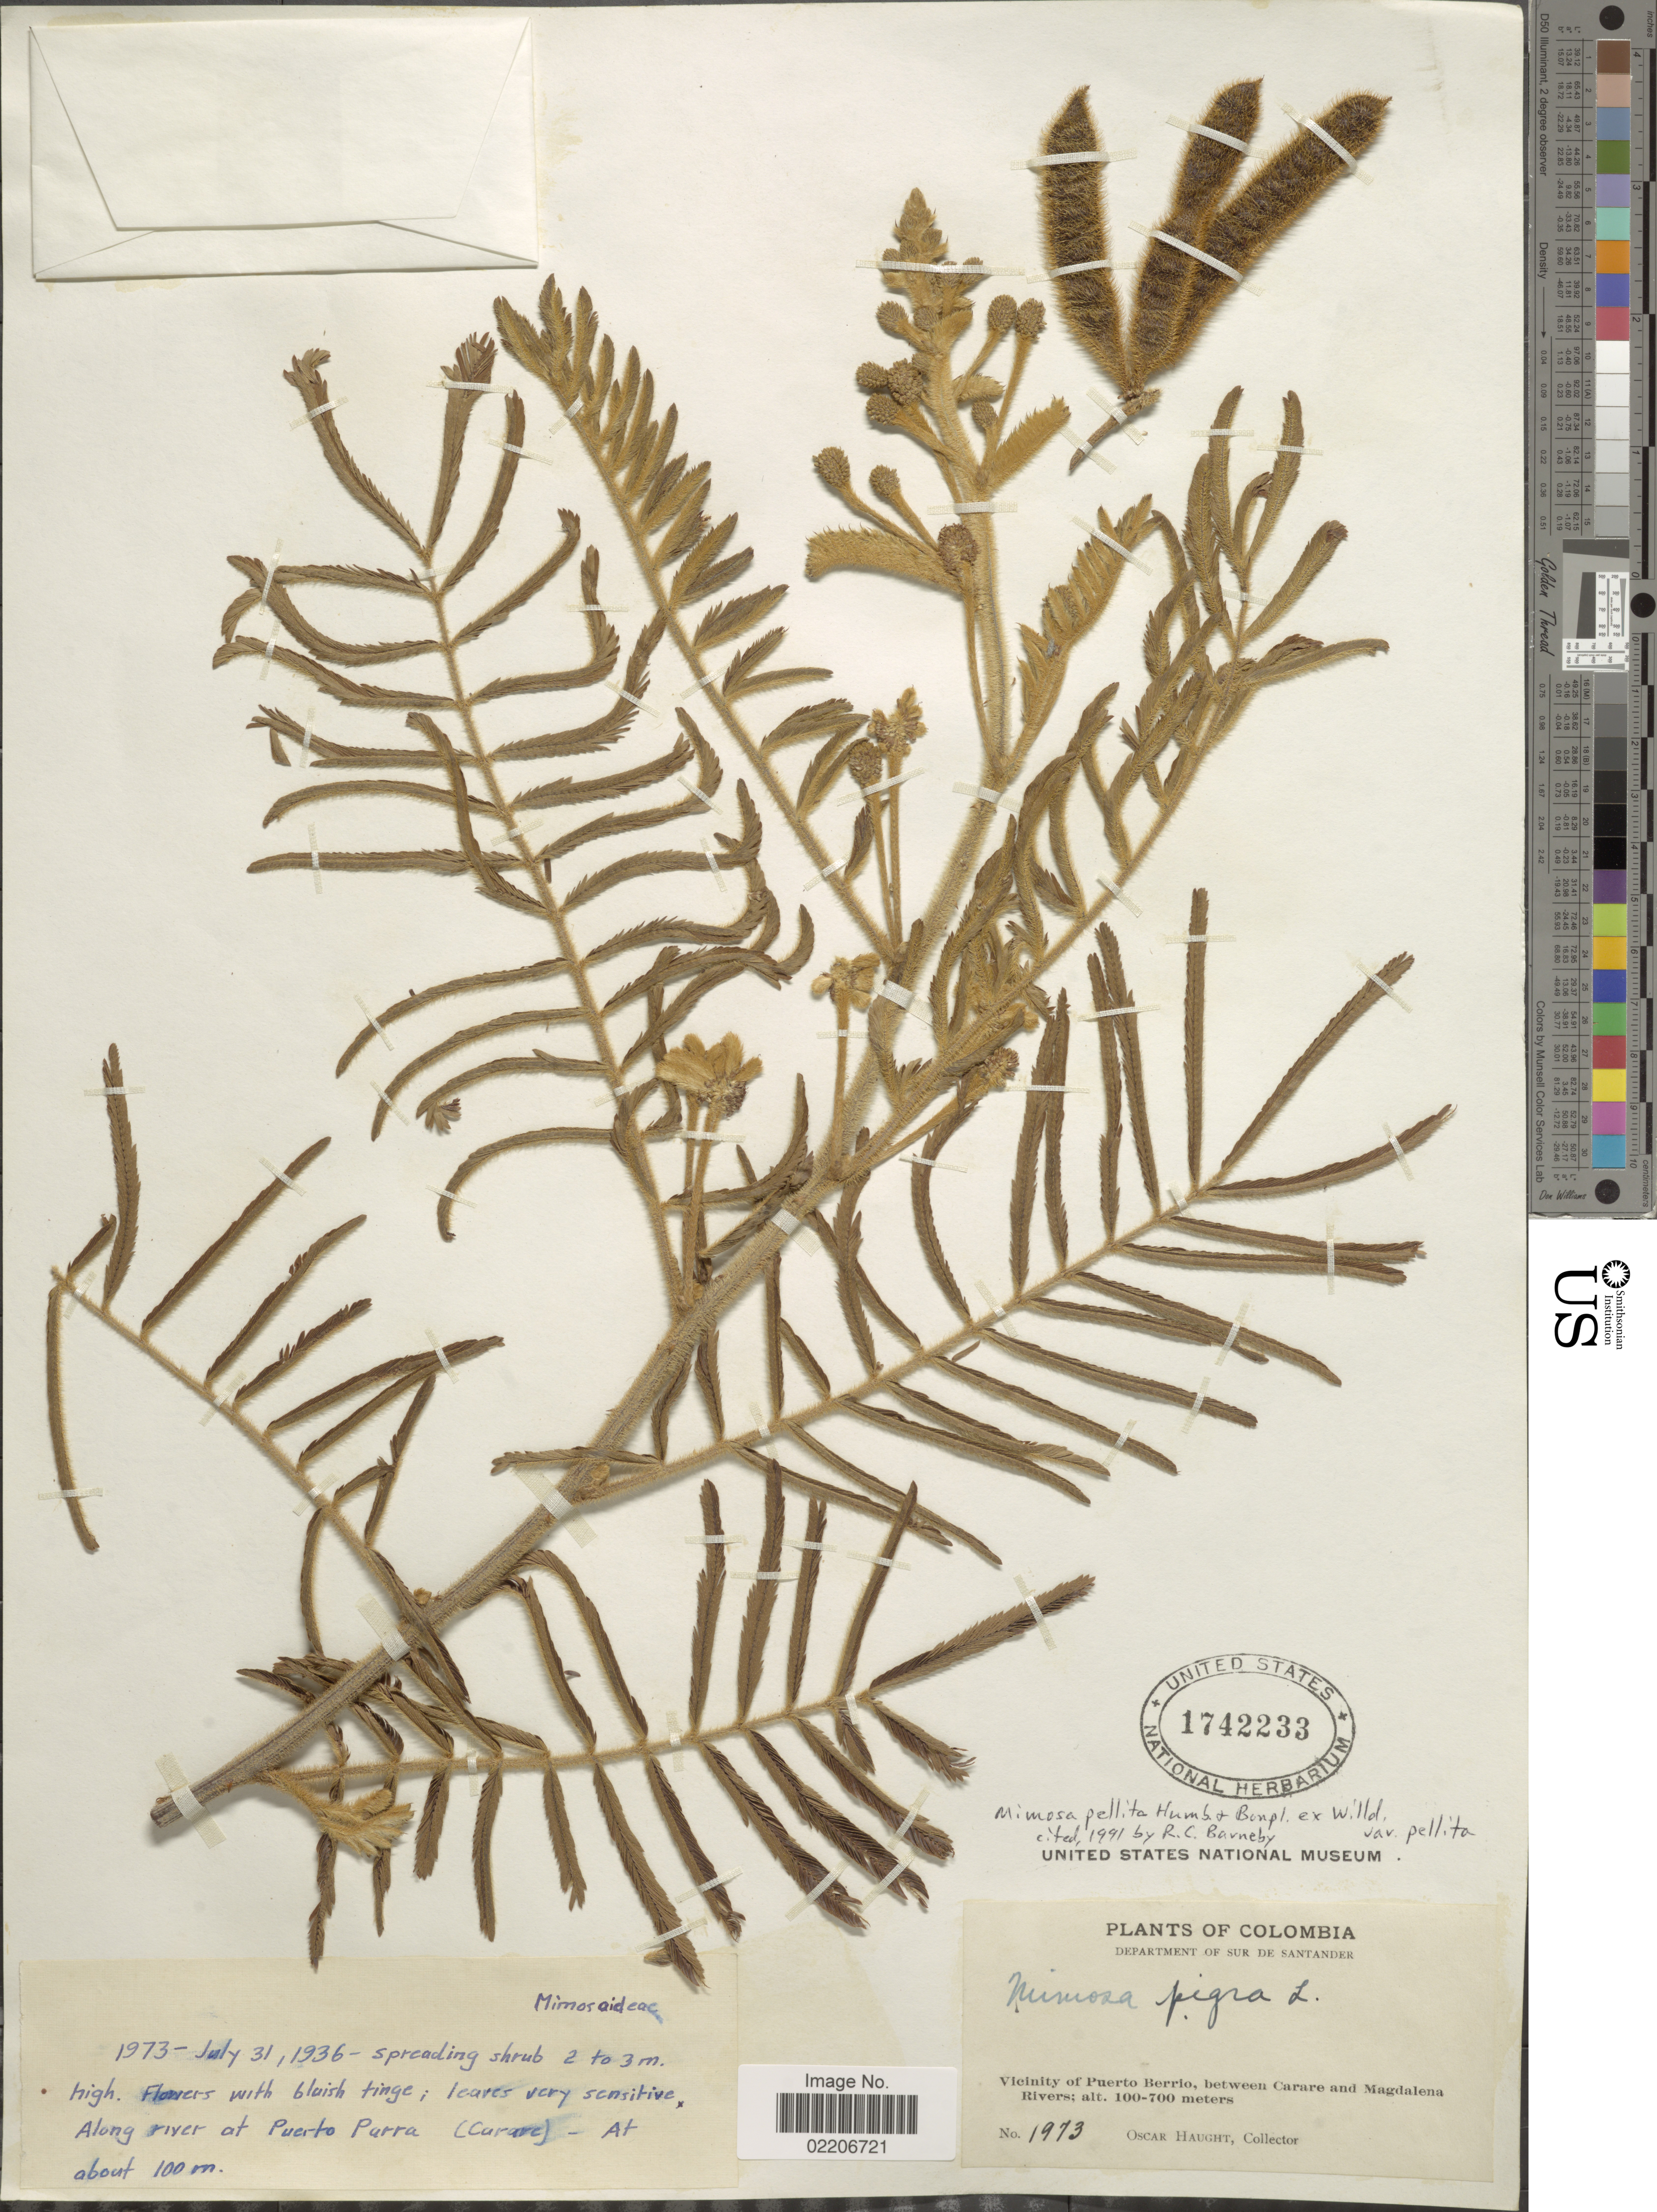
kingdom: Plantae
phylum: Tracheophyta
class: Magnoliopsida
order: Fabales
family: Fabaceae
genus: Mimosa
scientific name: Mimosa pellita var. pellita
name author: Humb. & Bonpl. ex Willd.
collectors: O. Haught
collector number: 1973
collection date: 1936-07-31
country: Colombia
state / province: Santander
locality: Sur de Santander, Vicinity of Puerto Berrio, between Carare and Magdalena Rivers, along river at Puerto Parra (Carare)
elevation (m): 100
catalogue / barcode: US 1742233